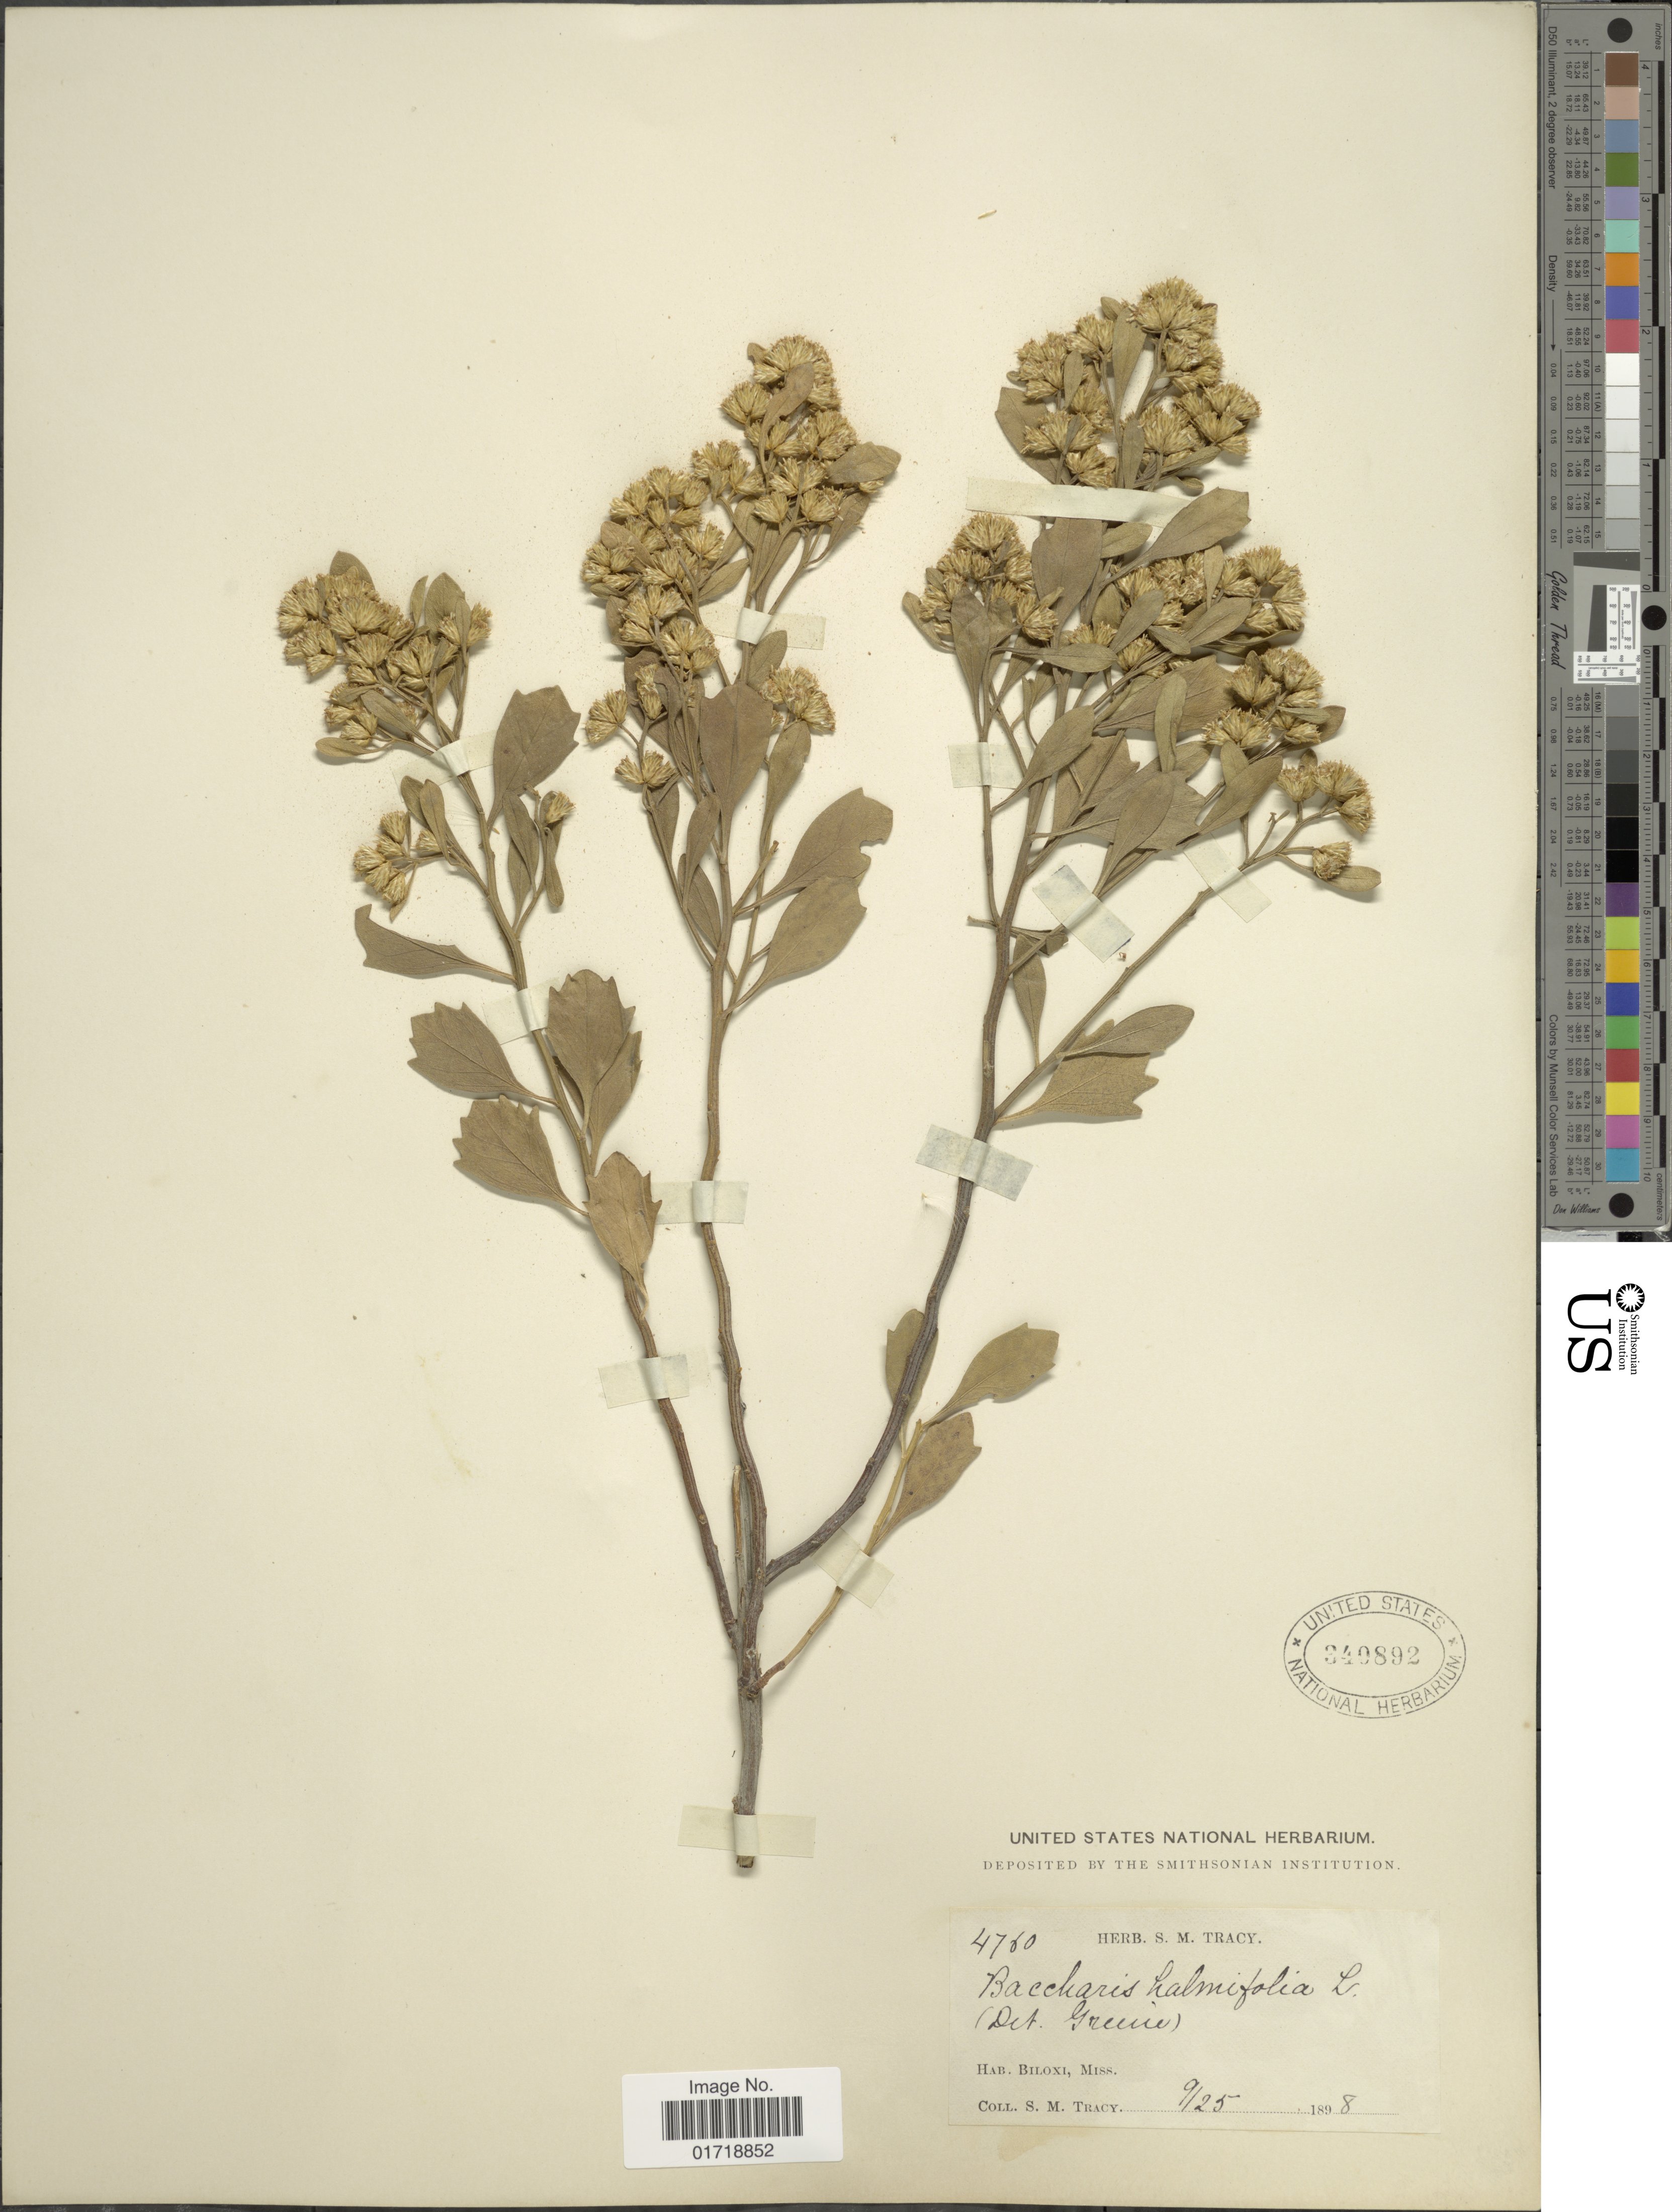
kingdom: Plantae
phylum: Tracheophyta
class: Magnoliopsida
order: Asterales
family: Asteraceae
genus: Baccharis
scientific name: Baccharis halimifolia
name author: L.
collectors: S. M. Tracy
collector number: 4760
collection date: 1898-09-25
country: United States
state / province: Mississippi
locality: Hab. Biloxi, Miss.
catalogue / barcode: US 340892